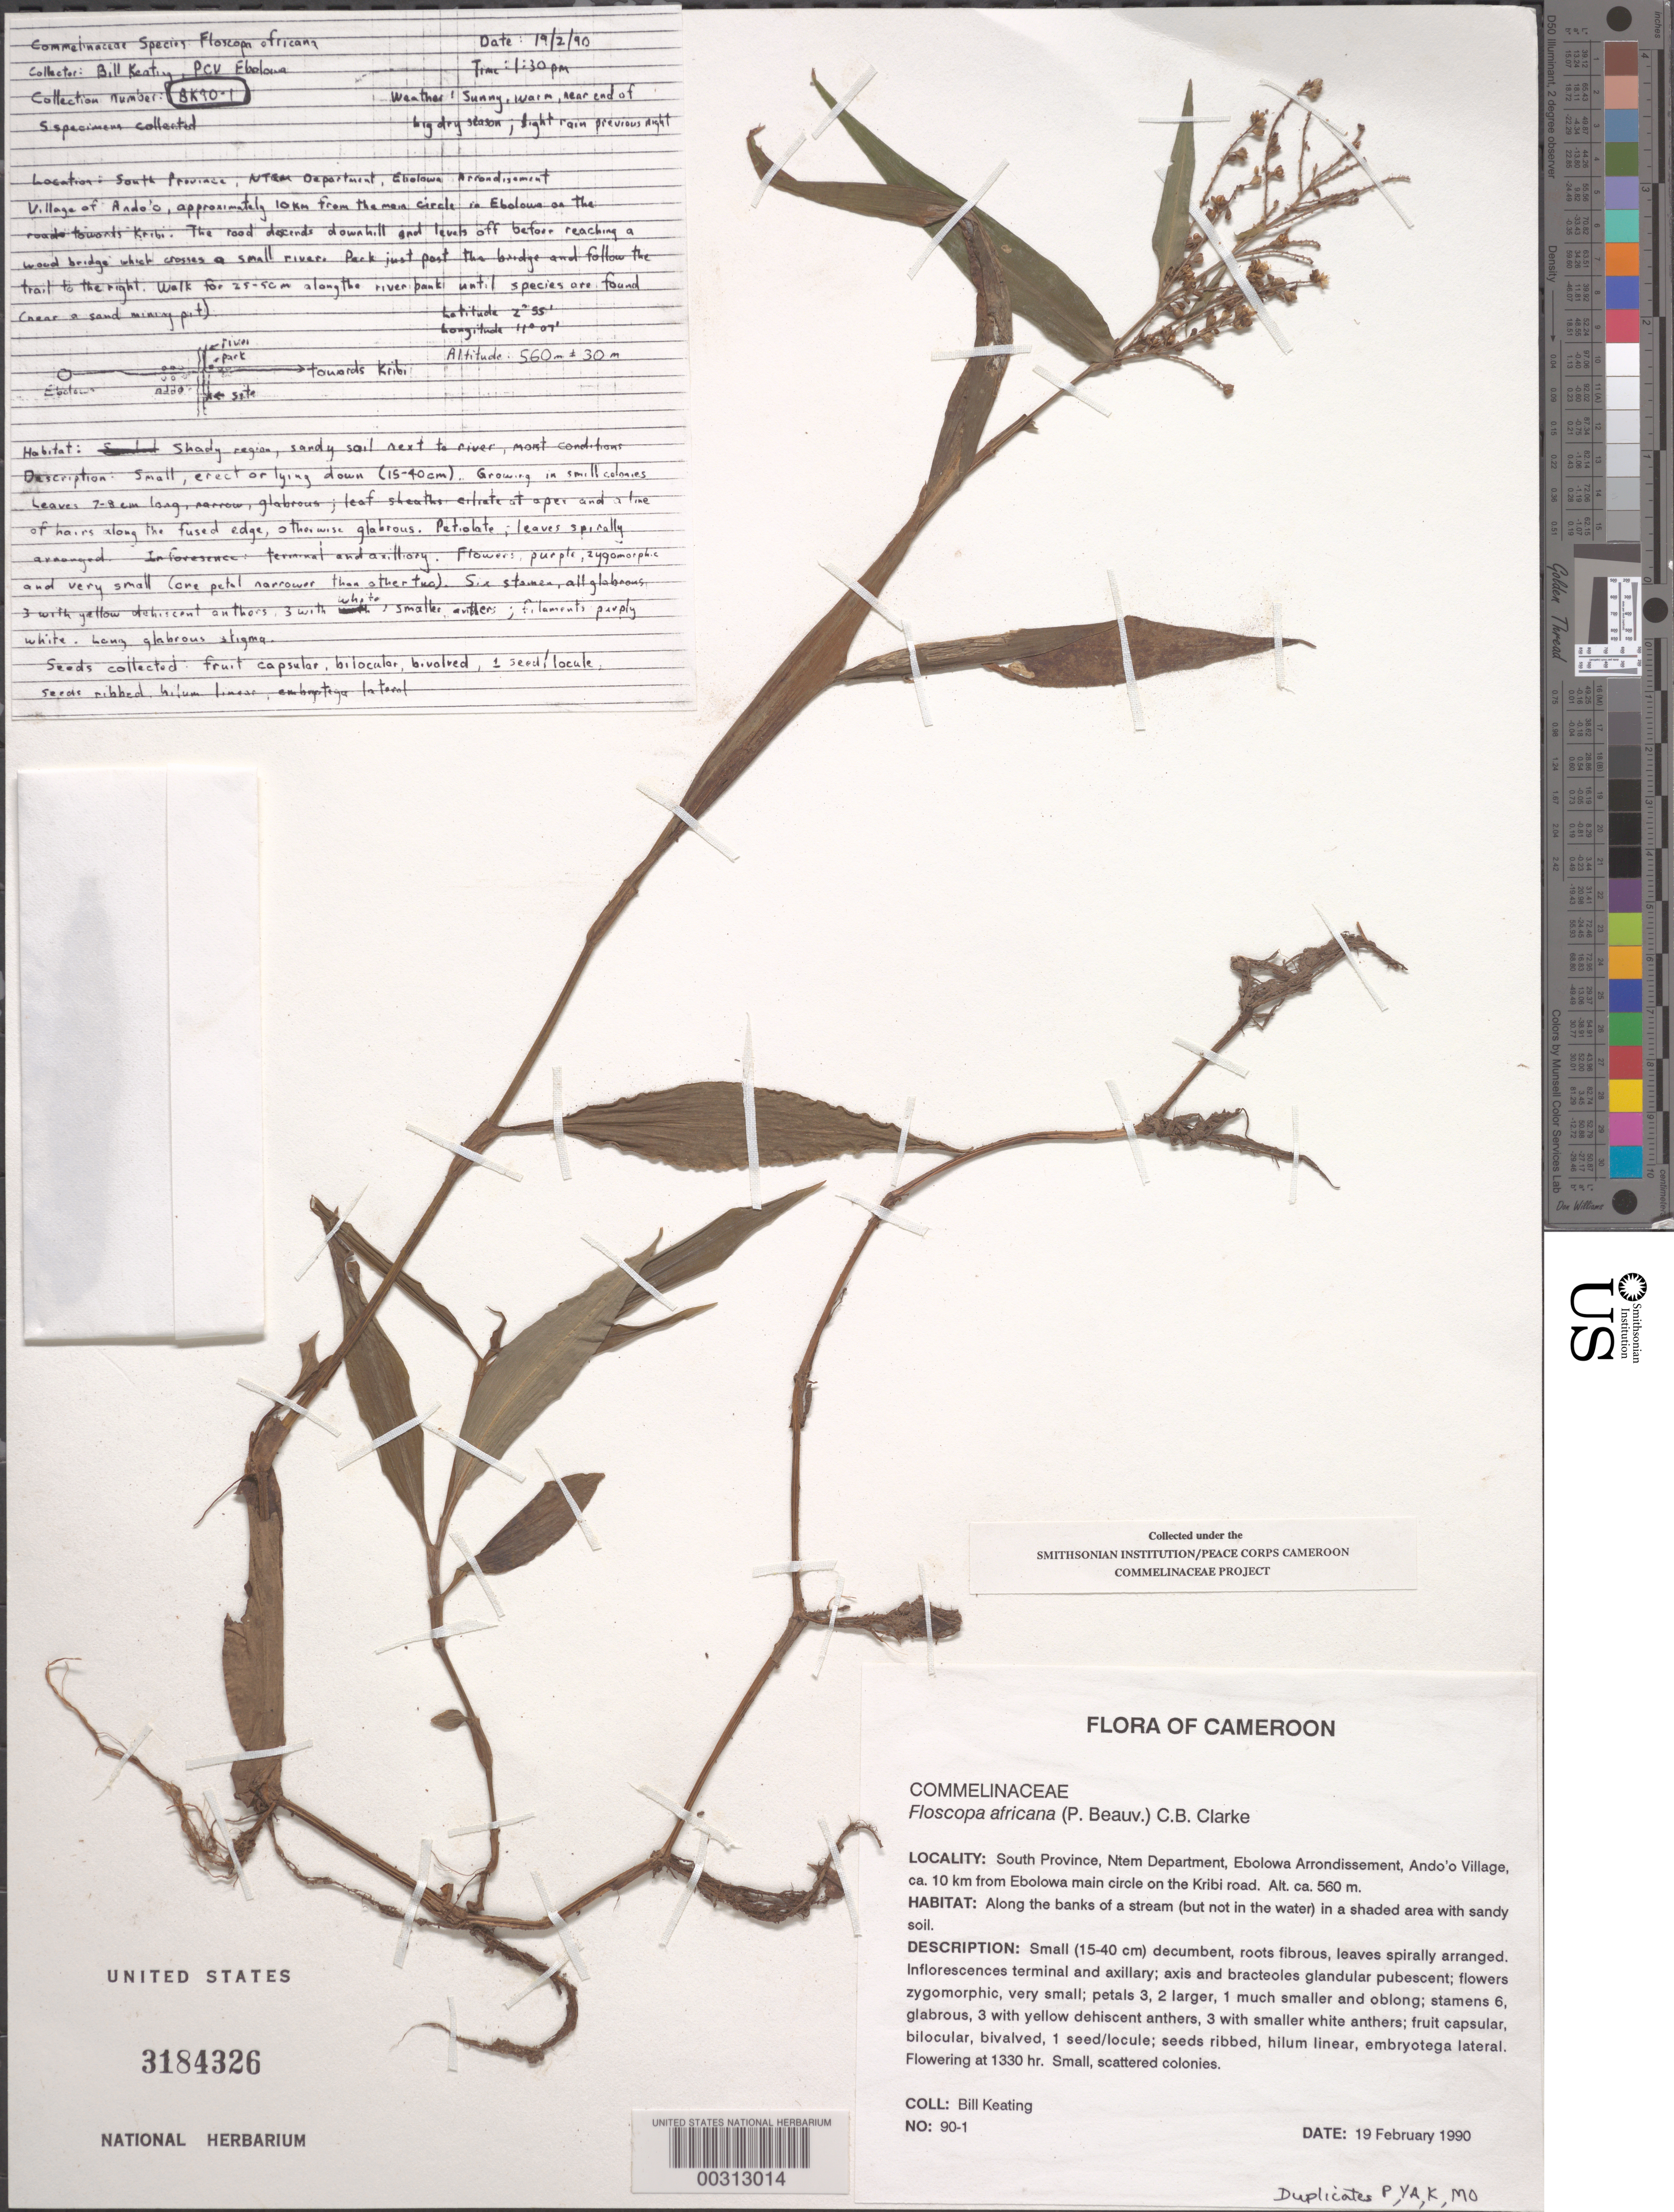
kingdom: Plantae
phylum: Tracheophyta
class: Liliopsida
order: Commelinales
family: Commelinaceae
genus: Floscopa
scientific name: Floscopa africana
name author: (P. Beauv.) C.B. Clarke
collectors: B. Keating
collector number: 90-1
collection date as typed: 19 Feb 1990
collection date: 1990-02-19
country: Cameroon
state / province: Sud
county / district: Ntem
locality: Ebolowa arrondissement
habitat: Along banks of stream, in shaded area with sandy soil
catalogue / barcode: US 3184326